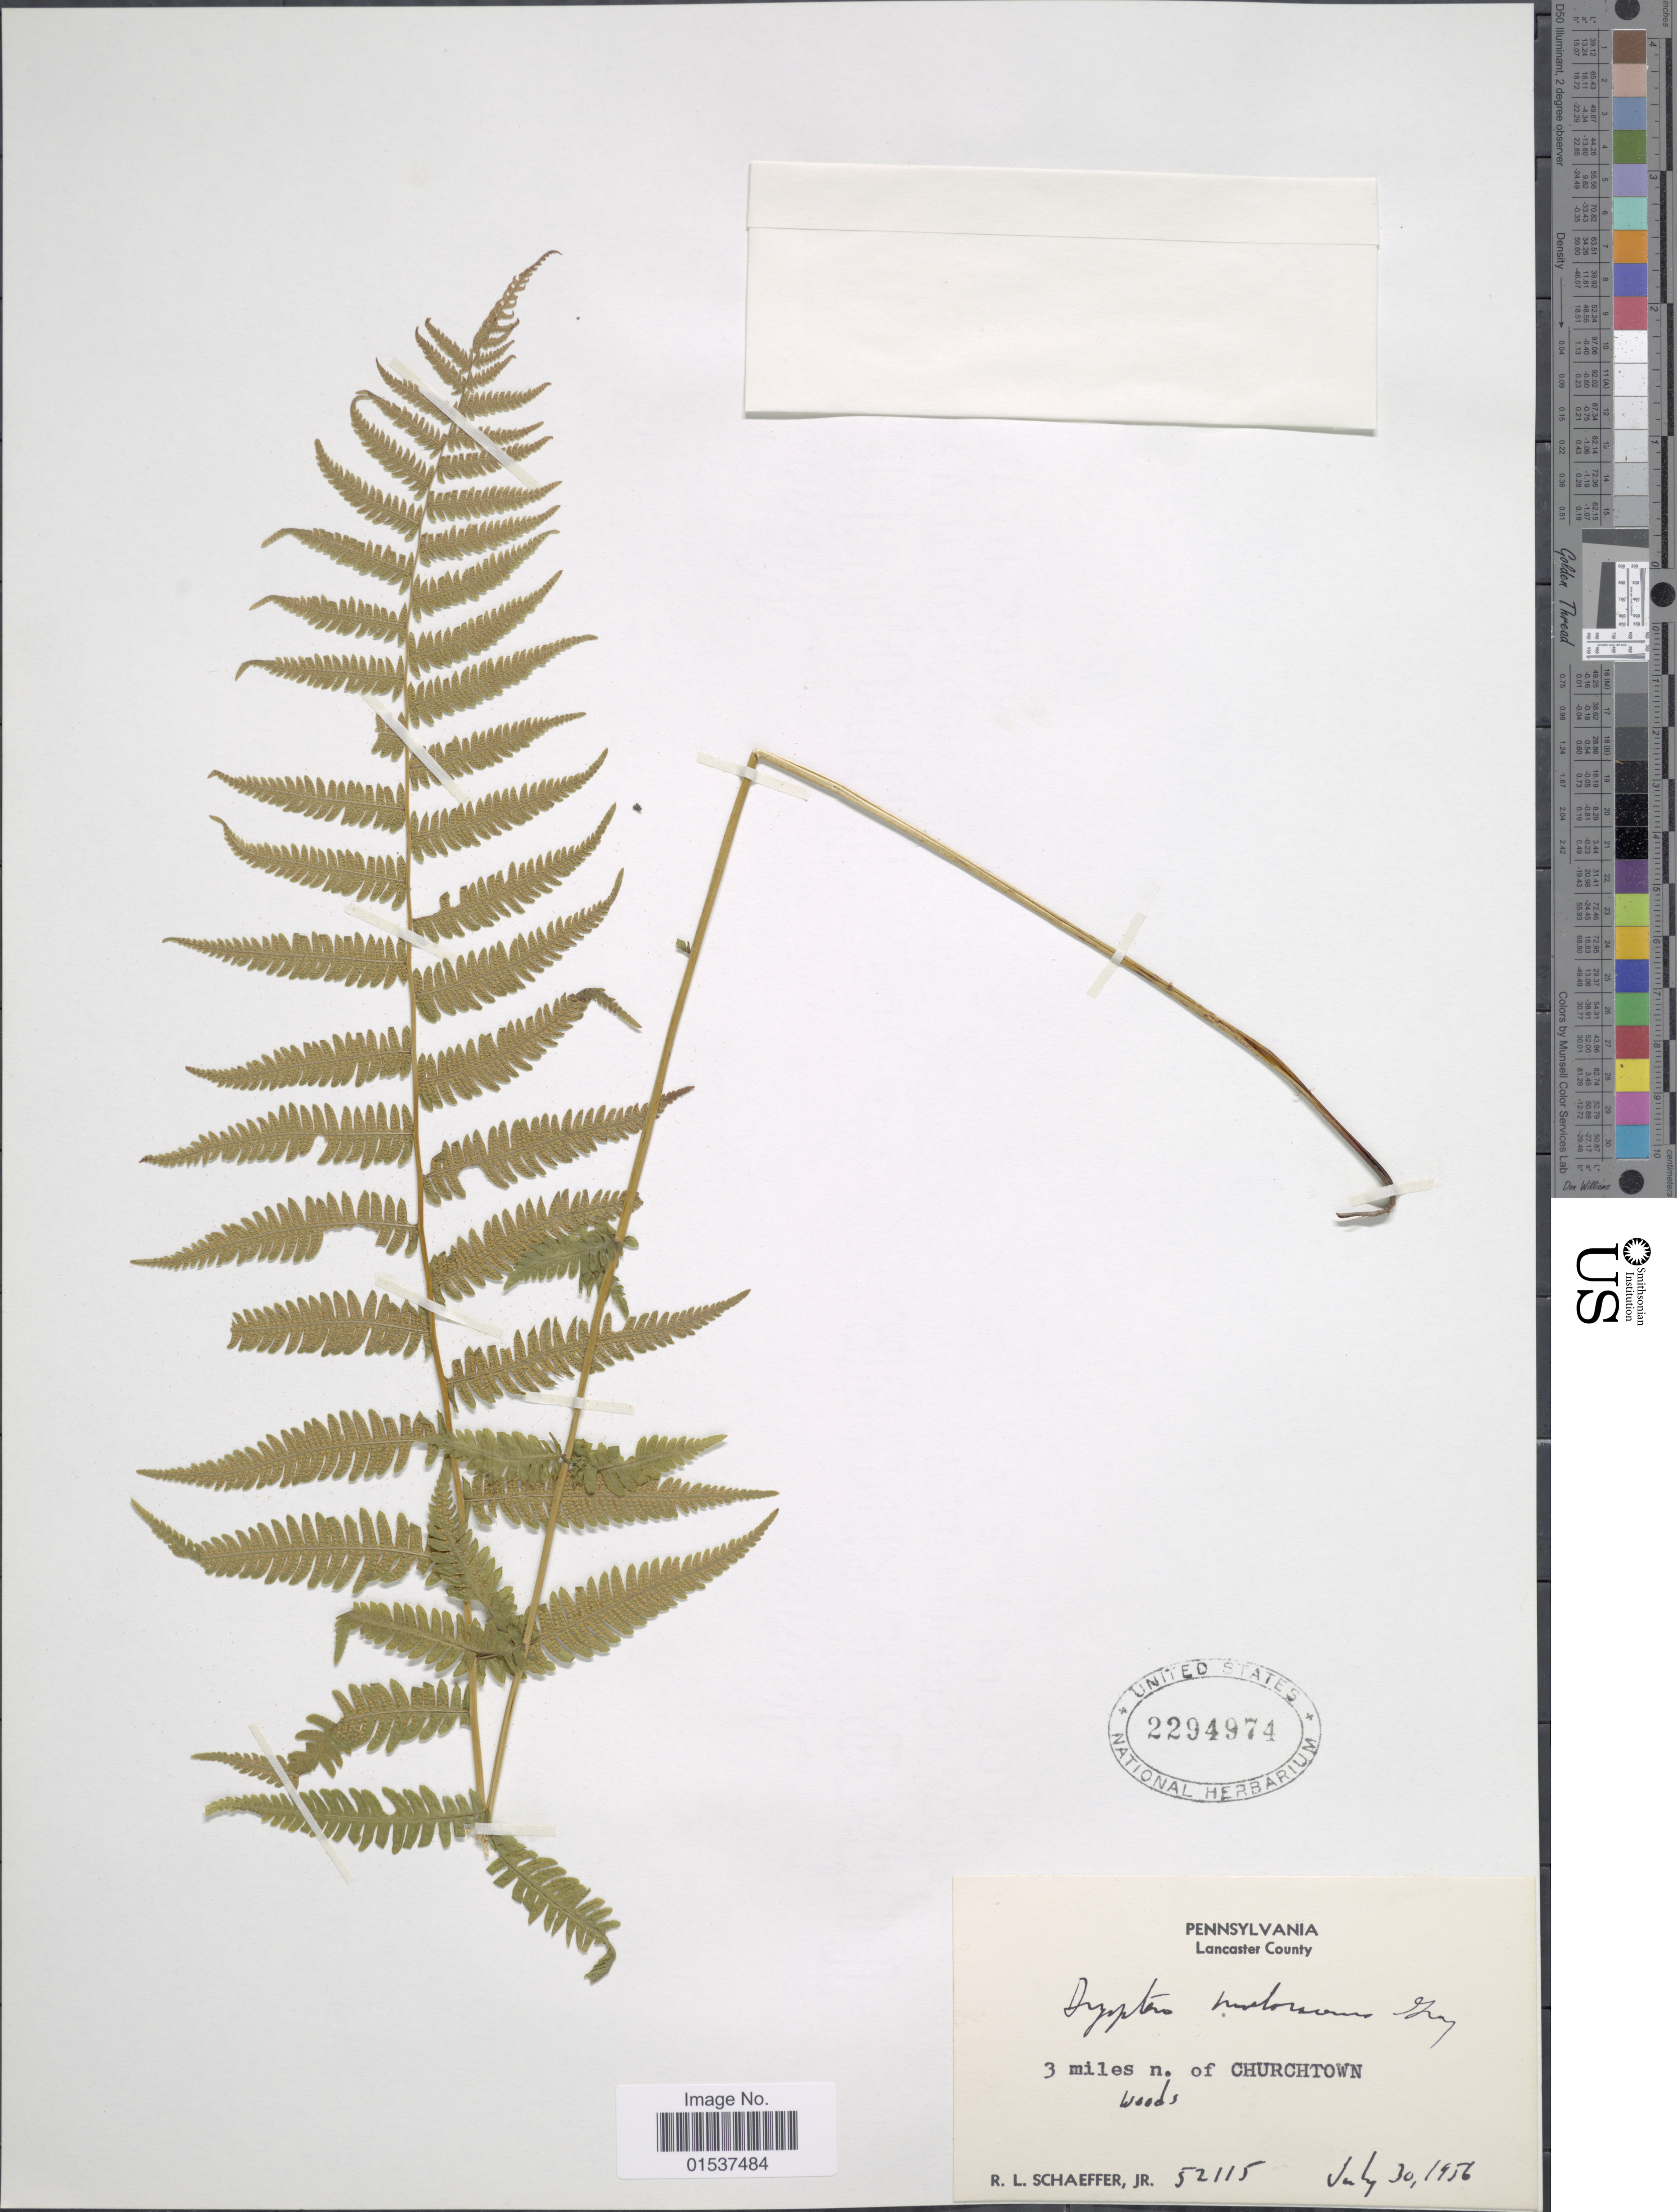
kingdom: Plantae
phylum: Tracheophyta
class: Polypodiopsida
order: Polypodiales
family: Thelypteridaceae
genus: Parathelypteris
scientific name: Parathelypteris noveboracensis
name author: (L.) Ching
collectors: R. L. Schaeffer Jr.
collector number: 52115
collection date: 1956-07-30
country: United States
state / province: Pennsylvania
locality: Lancaster County. 3 miles n. of Churchtown.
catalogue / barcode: US 2294974